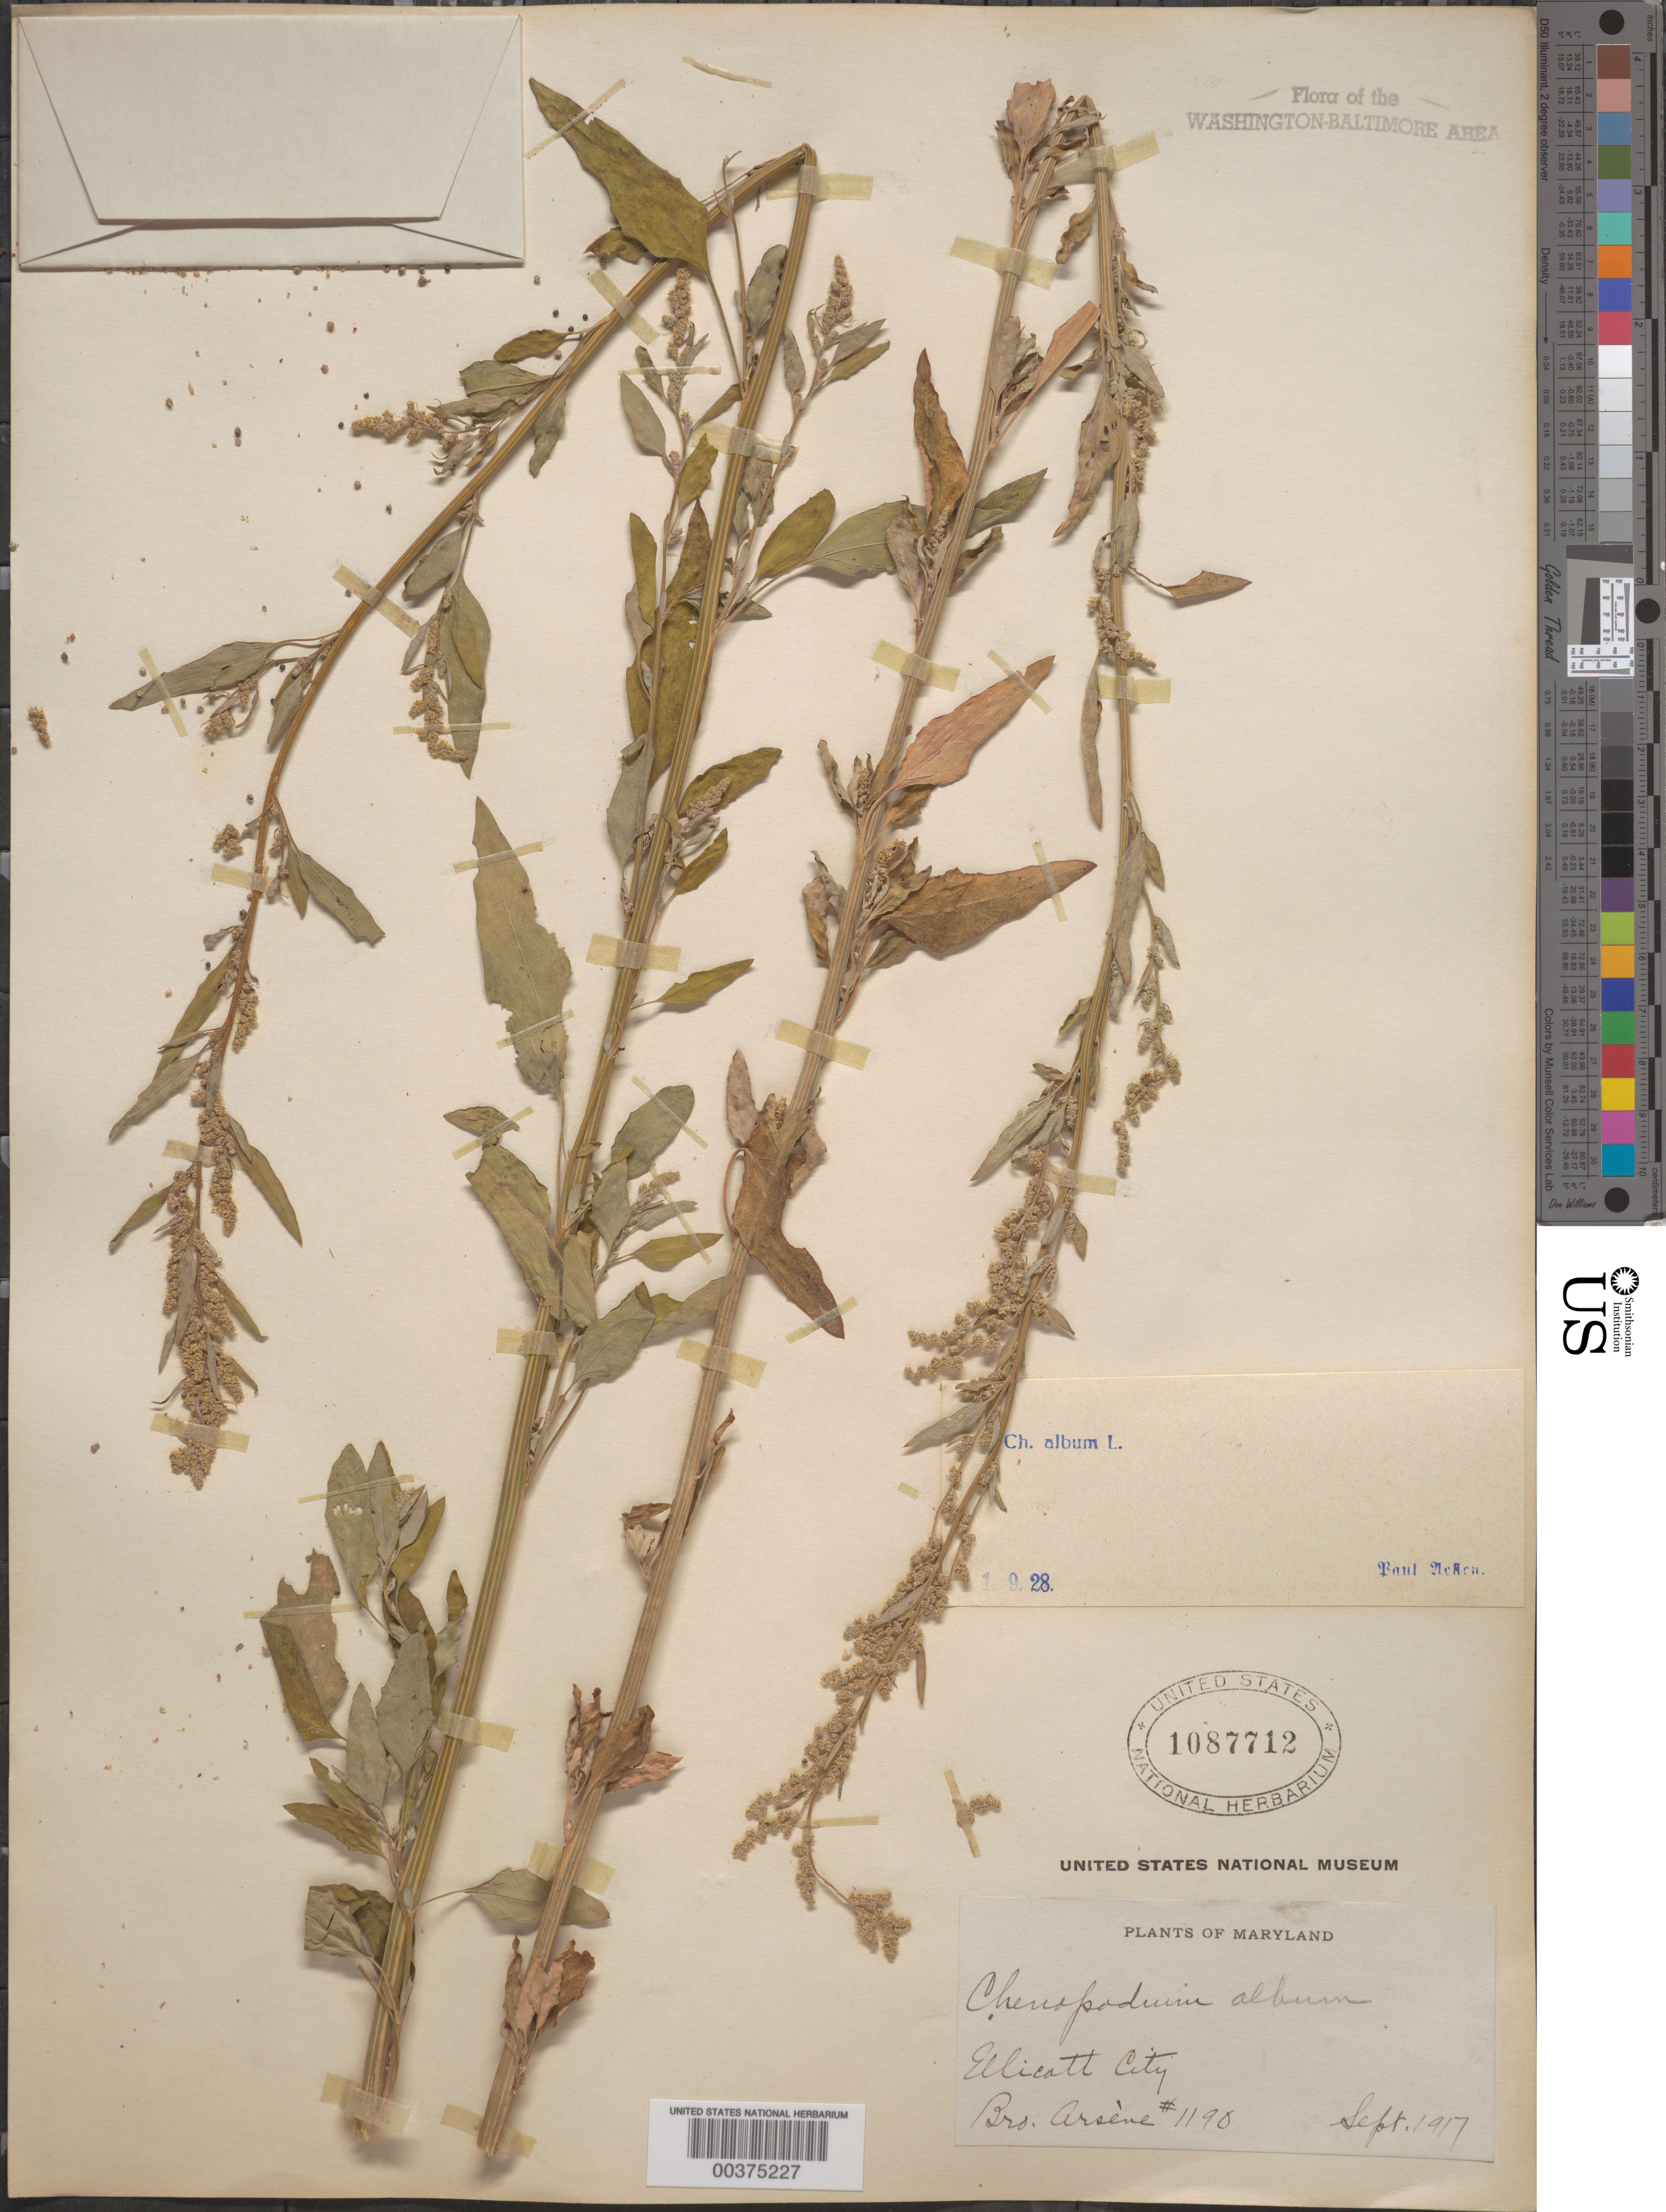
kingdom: Plantae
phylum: Tracheophyta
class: Magnoliopsida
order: Caryophyllales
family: Amaranthaceae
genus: Chenopodium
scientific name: Chenopodium album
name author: L.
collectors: Bro. G. Arsène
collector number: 1190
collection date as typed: Sep 1917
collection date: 1917-09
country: United States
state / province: Maryland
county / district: Howard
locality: Ellicott City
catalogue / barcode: US 1087712